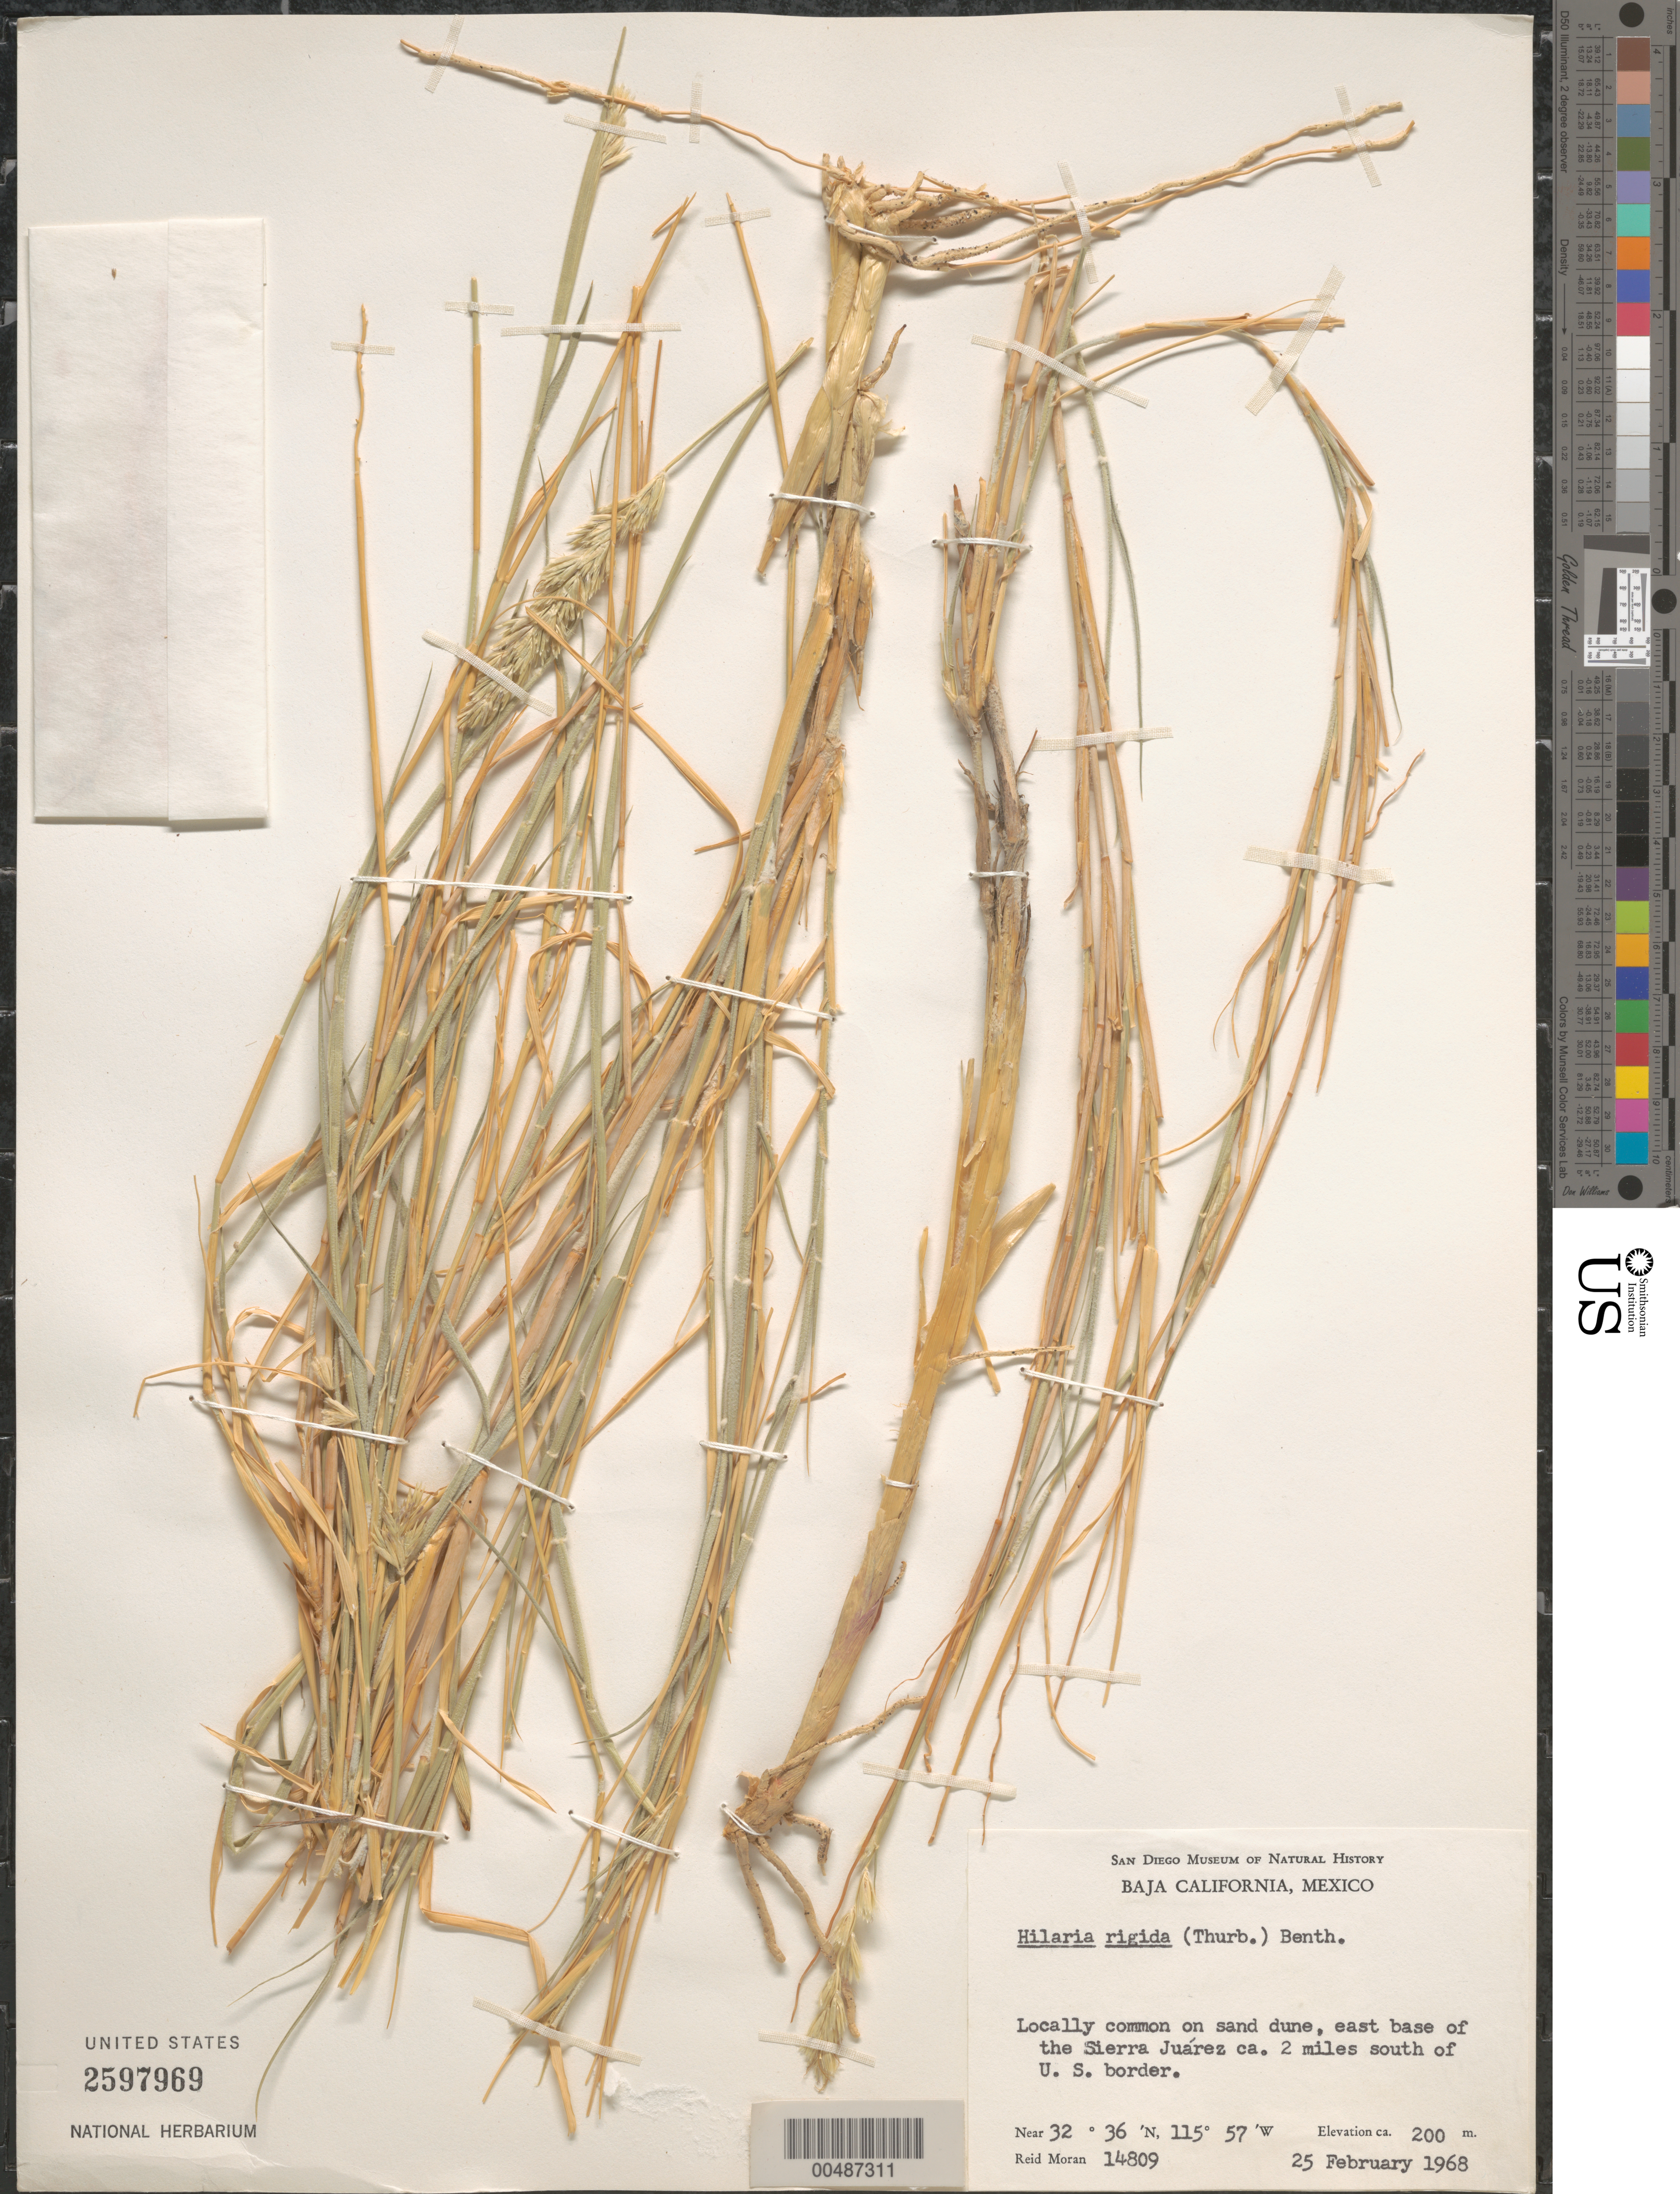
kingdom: Plantae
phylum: Tracheophyta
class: Liliopsida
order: Poales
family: Poaceae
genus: Hilaria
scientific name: Hilaria rigida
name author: (Thurb.) Benth. ex Scribn.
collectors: R. V. Moran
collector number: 14809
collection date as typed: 25 Feb 1968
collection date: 1968-02-25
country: Mexico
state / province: Baja California Norte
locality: E base of the Sierra Juárez ca. 2 mi S of U.S. border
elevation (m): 200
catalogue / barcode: US 2597969